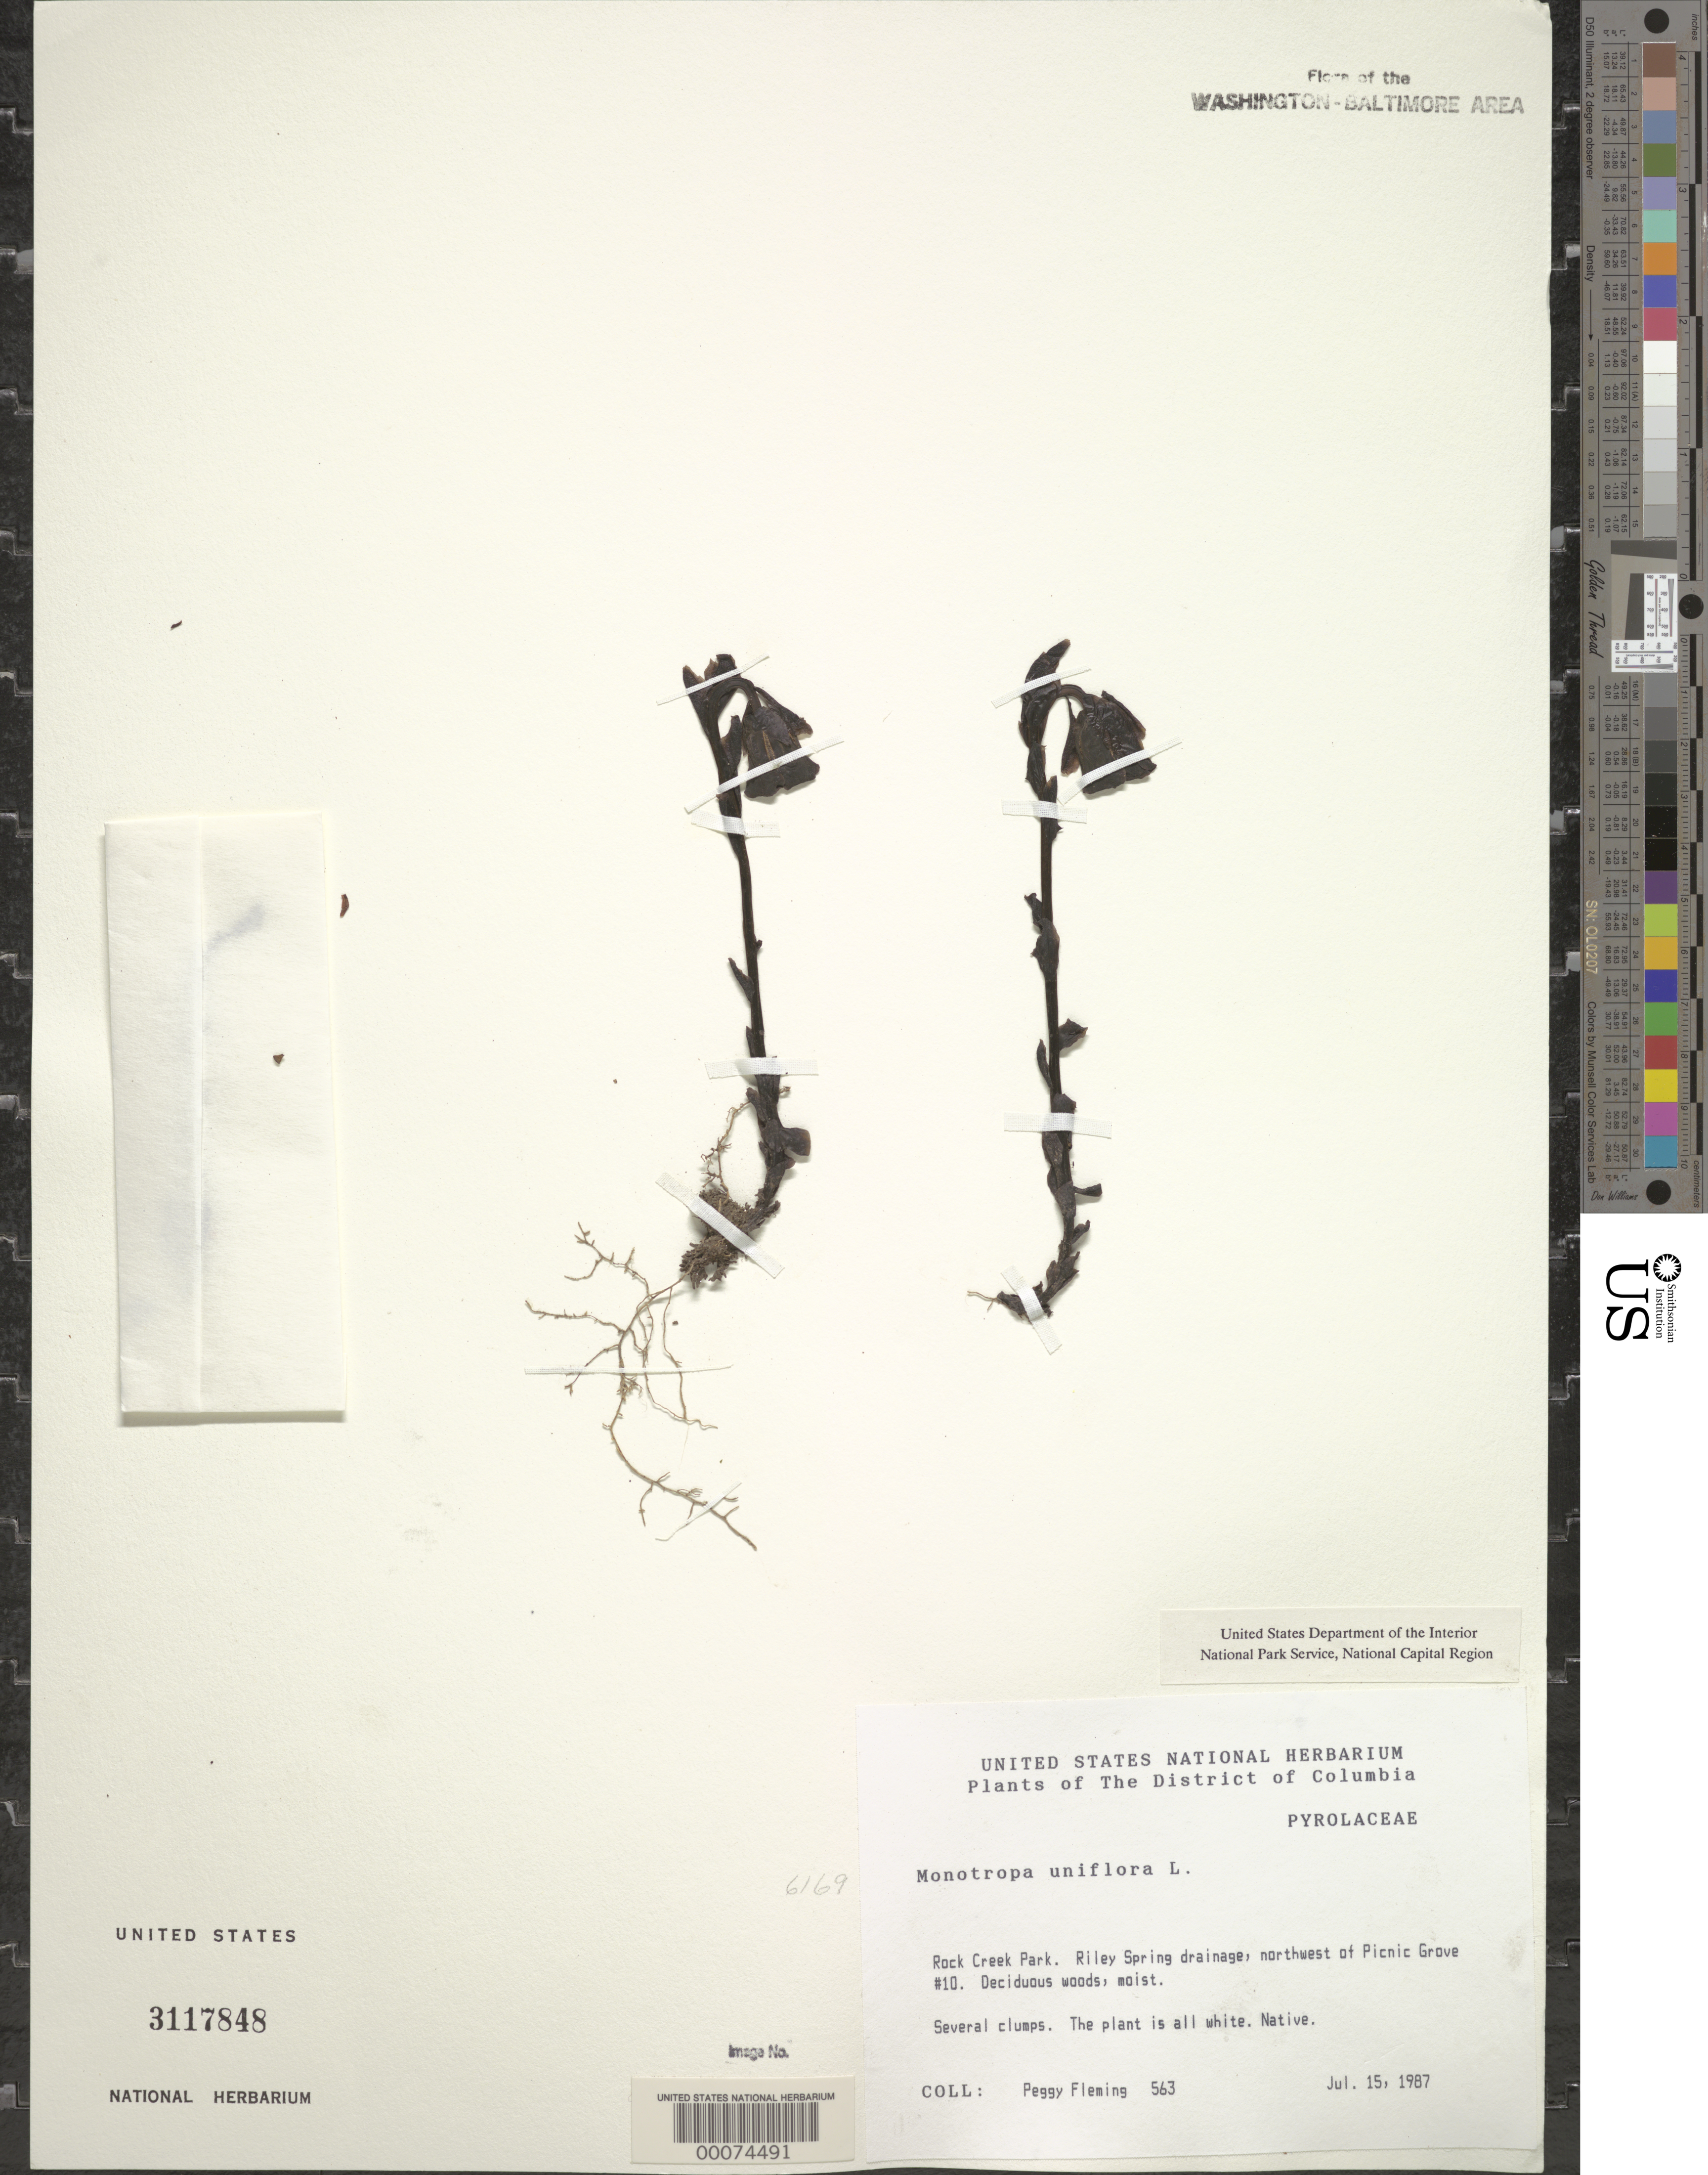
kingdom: Plantae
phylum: Tracheophyta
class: Magnoliopsida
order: Ericales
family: Ericaceae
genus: Monotropa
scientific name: Monotropa uniflora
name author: L.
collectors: P. Fleming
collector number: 563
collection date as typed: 15 Jul 1987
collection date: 1987-07-15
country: United States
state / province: District of Columbia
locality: Rock Creek Park. Riley Spring drainage, northwest of Picnic Grove #10. Rock Creek Park and Vicinity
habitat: Deciduous woods, moist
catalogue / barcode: US 3117848